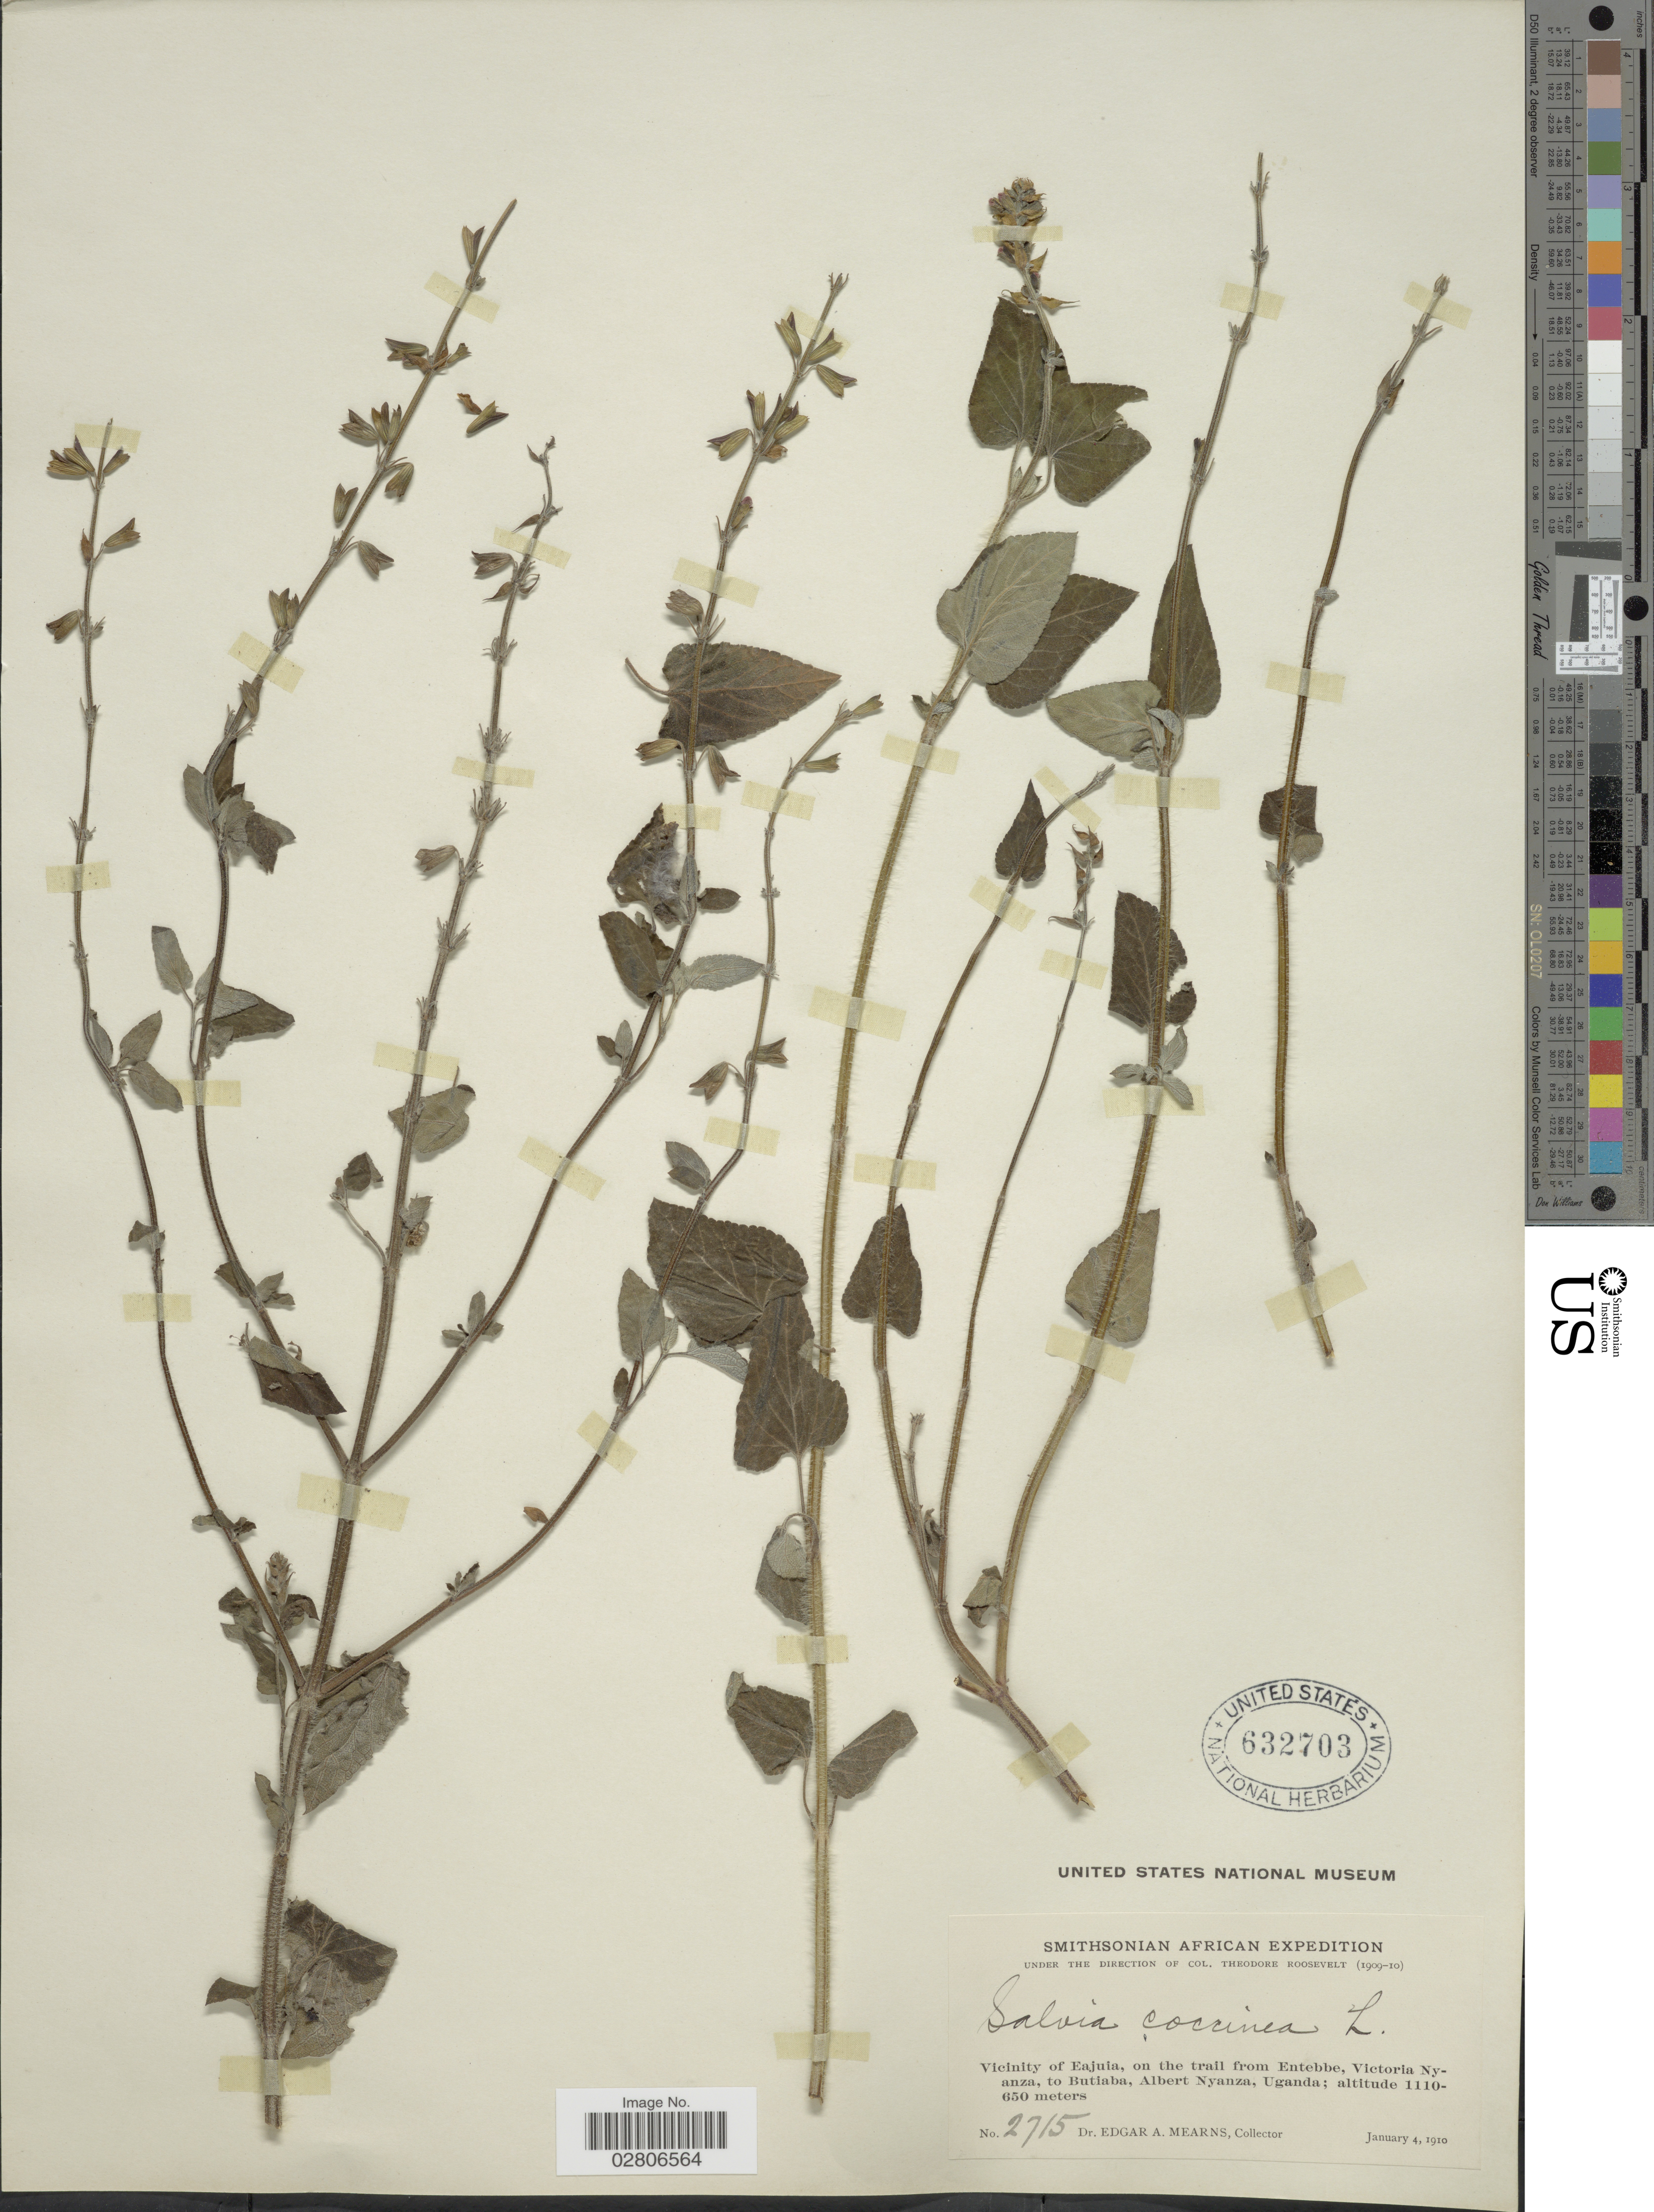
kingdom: Plantae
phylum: Tracheophyta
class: Magnoliopsida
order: Lamiales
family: Lamiaceae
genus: Salvia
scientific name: Salvia coccinea 'Naples Lavender'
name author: L. f. ex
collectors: E. A. Mearns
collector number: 2715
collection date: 1910-01-04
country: Uganda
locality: Vicinity of Eajuia, on the trail from Entebbe, Victoria Nyanza, to Butiaba, Albert Nyanza.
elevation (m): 650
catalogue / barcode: US 632703